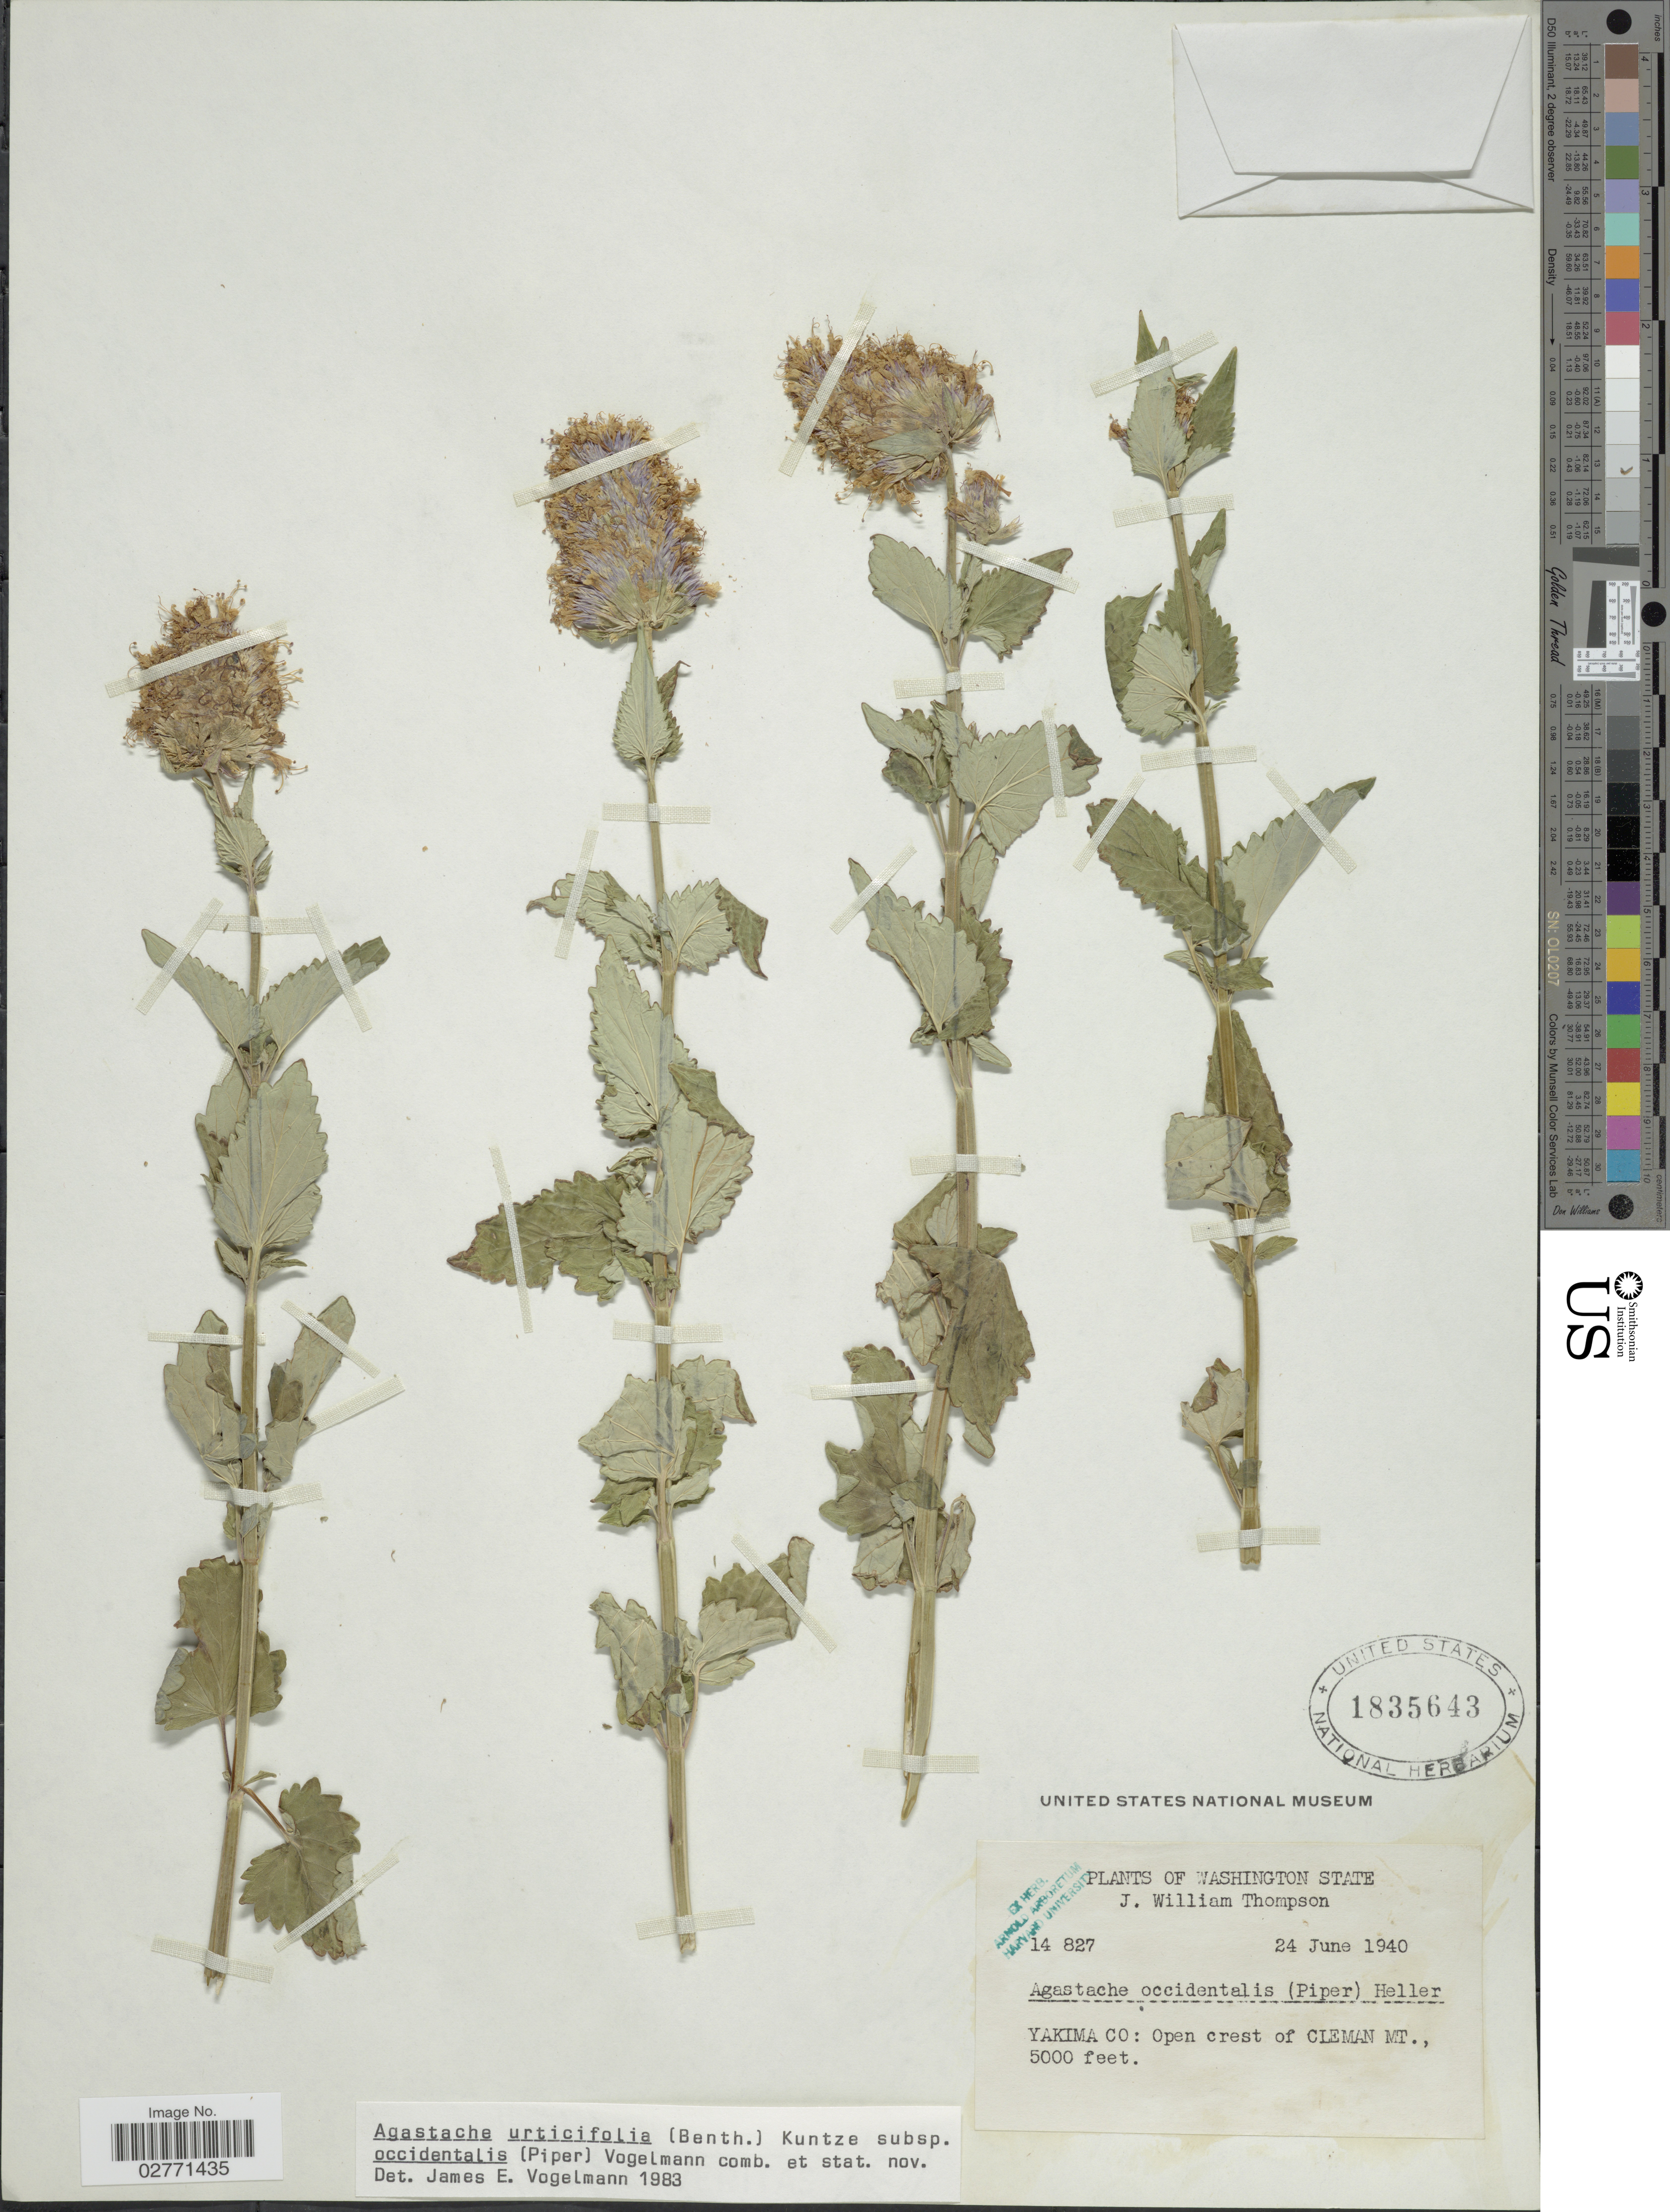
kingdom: Plantae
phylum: Tracheophyta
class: Magnoliopsida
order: Lamiales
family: Lamiaceae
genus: Agastache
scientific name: Agastache urticifolia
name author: (Benth.) Kuntze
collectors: J. W. Thompson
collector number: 14827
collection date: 1940-06-24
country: United States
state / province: Washington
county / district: Yakima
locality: Yakima Co: Open crest of Cleman Mt.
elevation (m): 1524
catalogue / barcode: US 1835643